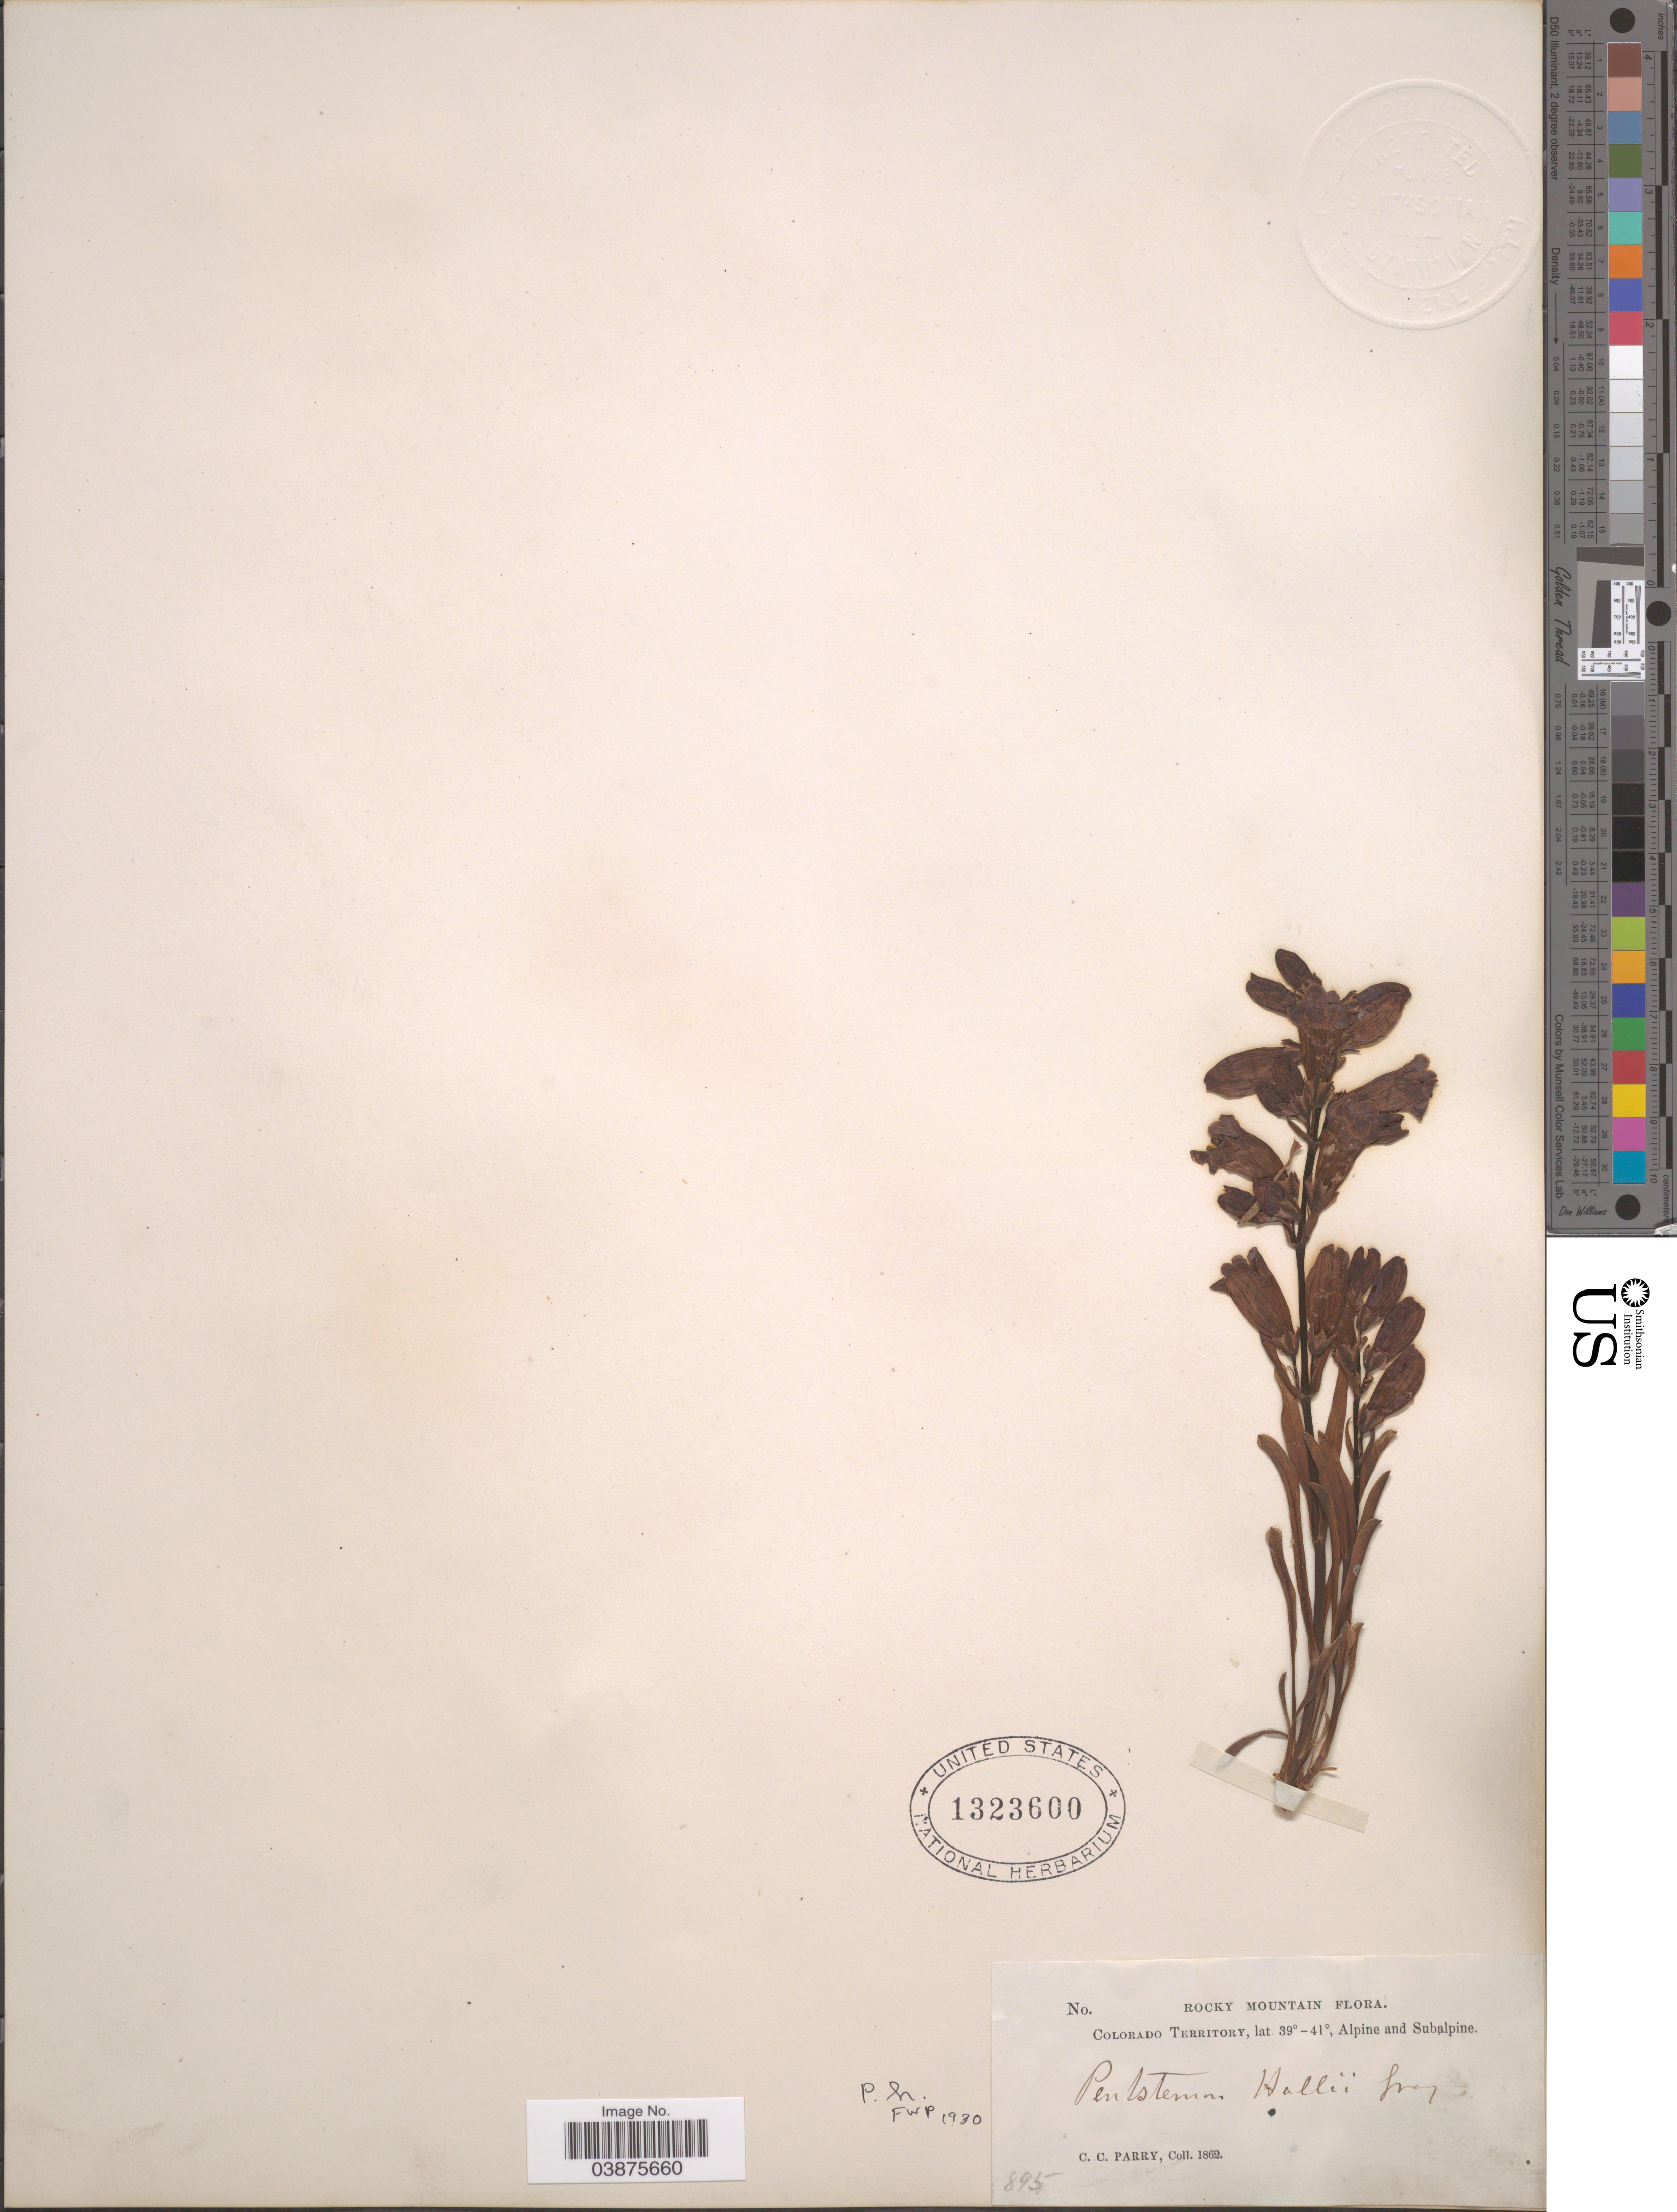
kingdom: Plantae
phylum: Tracheophyta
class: Magnoliopsida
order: Lamiales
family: Plantaginaceae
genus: Penstemon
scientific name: Penstemon hallii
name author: A. Gray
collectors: C. C. Parry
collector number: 895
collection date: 1862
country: United States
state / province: Colorado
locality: Rocky Mountain. Alpine and Subalpine.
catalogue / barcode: US 1323600